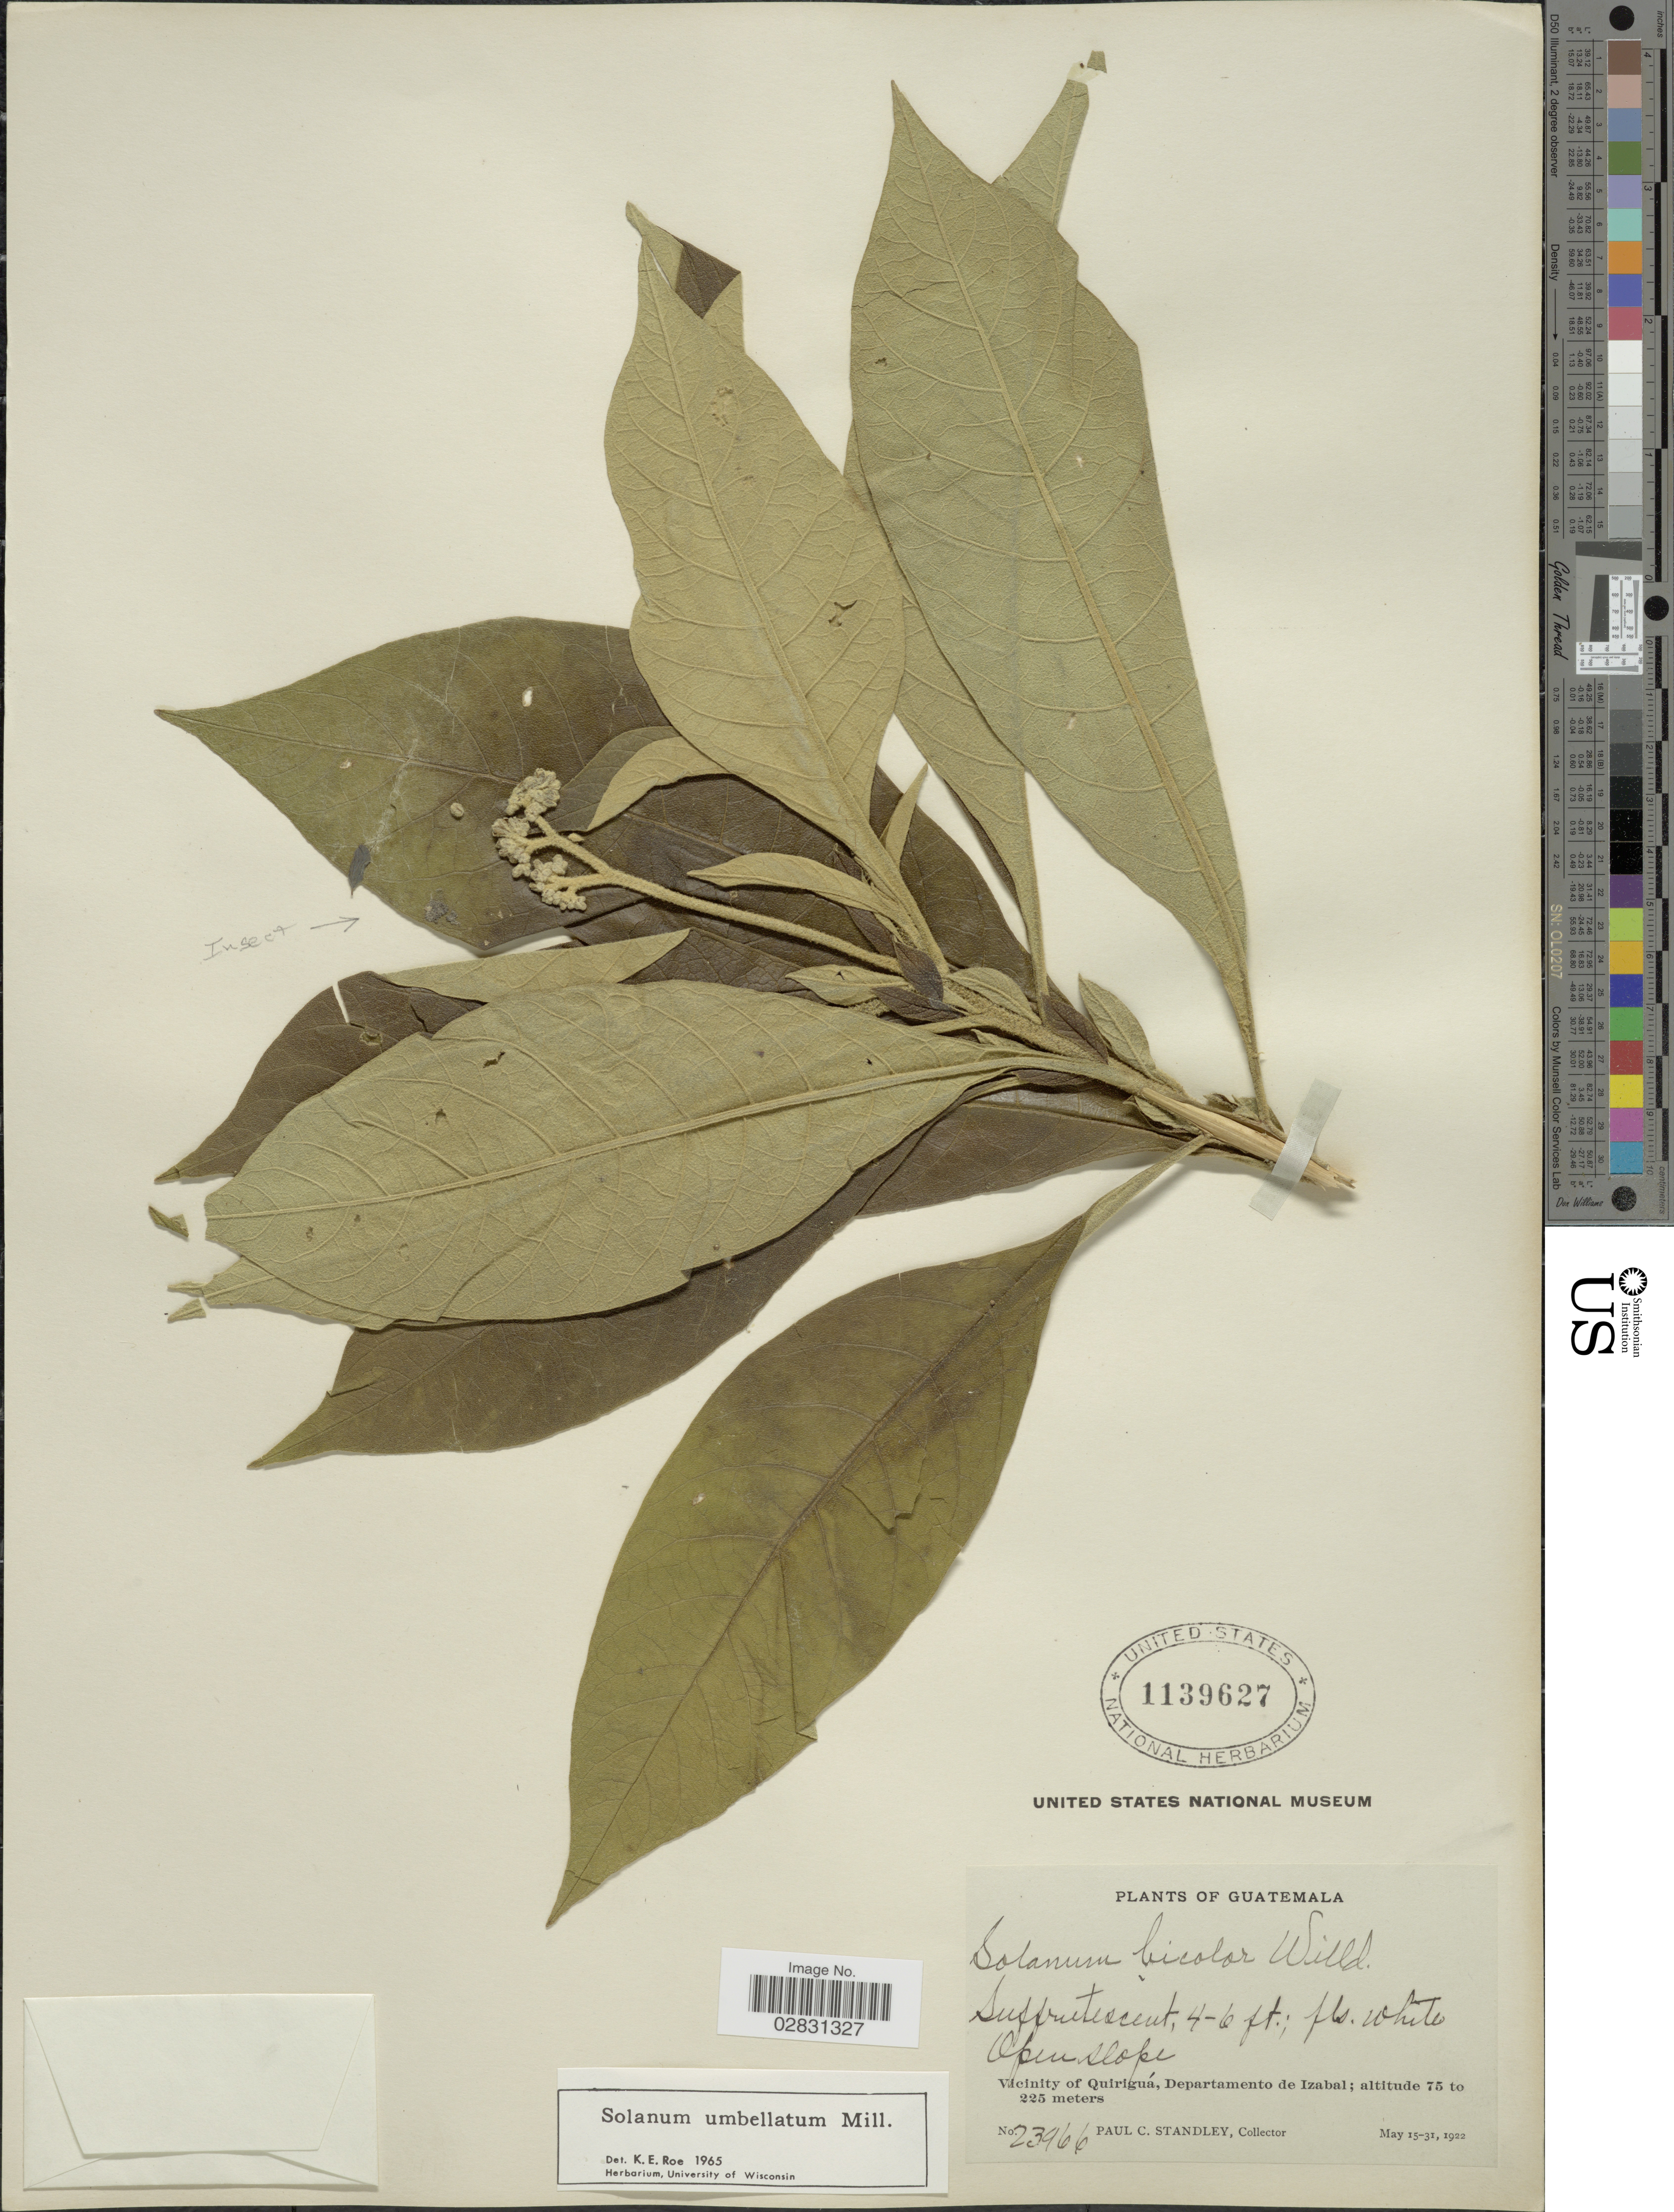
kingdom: Plantae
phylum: Tracheophyta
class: Magnoliopsida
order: Solanales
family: Solanaceae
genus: Solanum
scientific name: Solanum umbellatum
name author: Mill.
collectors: P. C. Standley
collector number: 23966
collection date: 1922-05-15/1922-05-31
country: Guatemala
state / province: Izabal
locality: Vicinity of Quirigua, Departamento de Izabal.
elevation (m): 75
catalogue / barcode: US 1139627